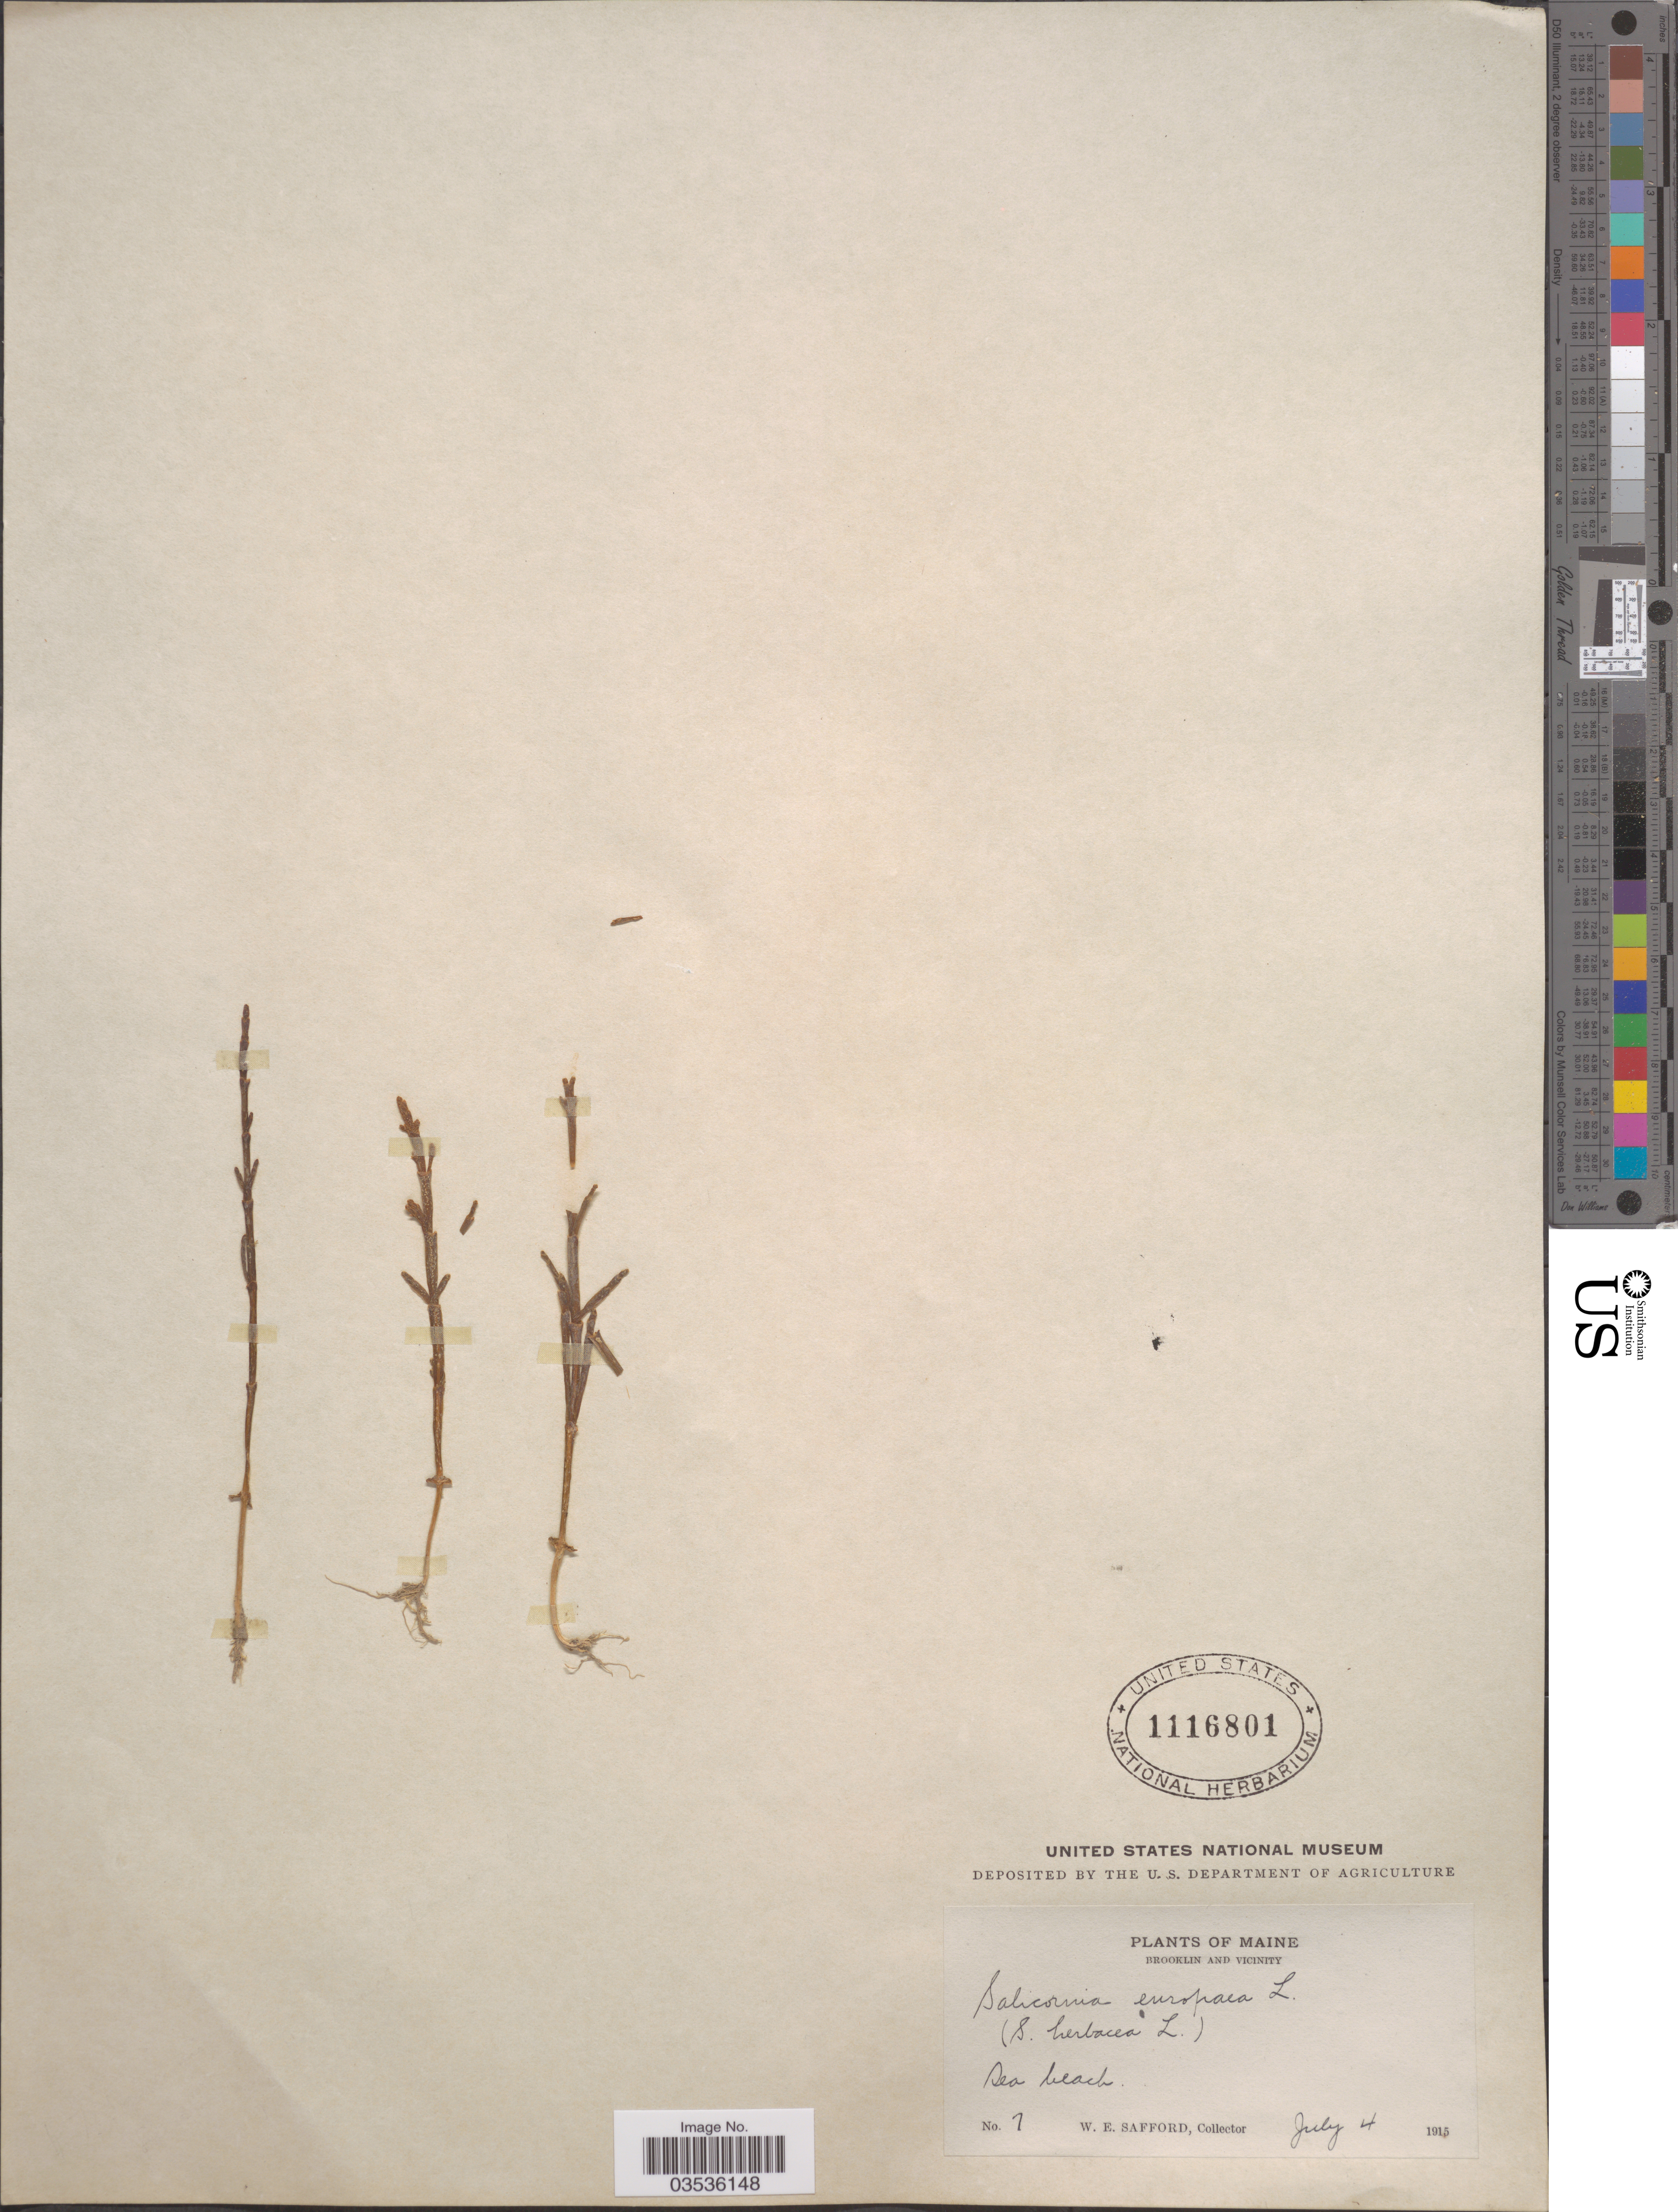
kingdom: Plantae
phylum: Tracheophyta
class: Magnoliopsida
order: Caryophyllales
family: Amaranthaceae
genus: Salicornia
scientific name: Salicornia europaea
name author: L.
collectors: W. E. Safford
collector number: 7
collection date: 1915-07-04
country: United States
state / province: Maine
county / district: Hancock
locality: Brooklin and Vicinity. Sea beach.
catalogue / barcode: US 1116801